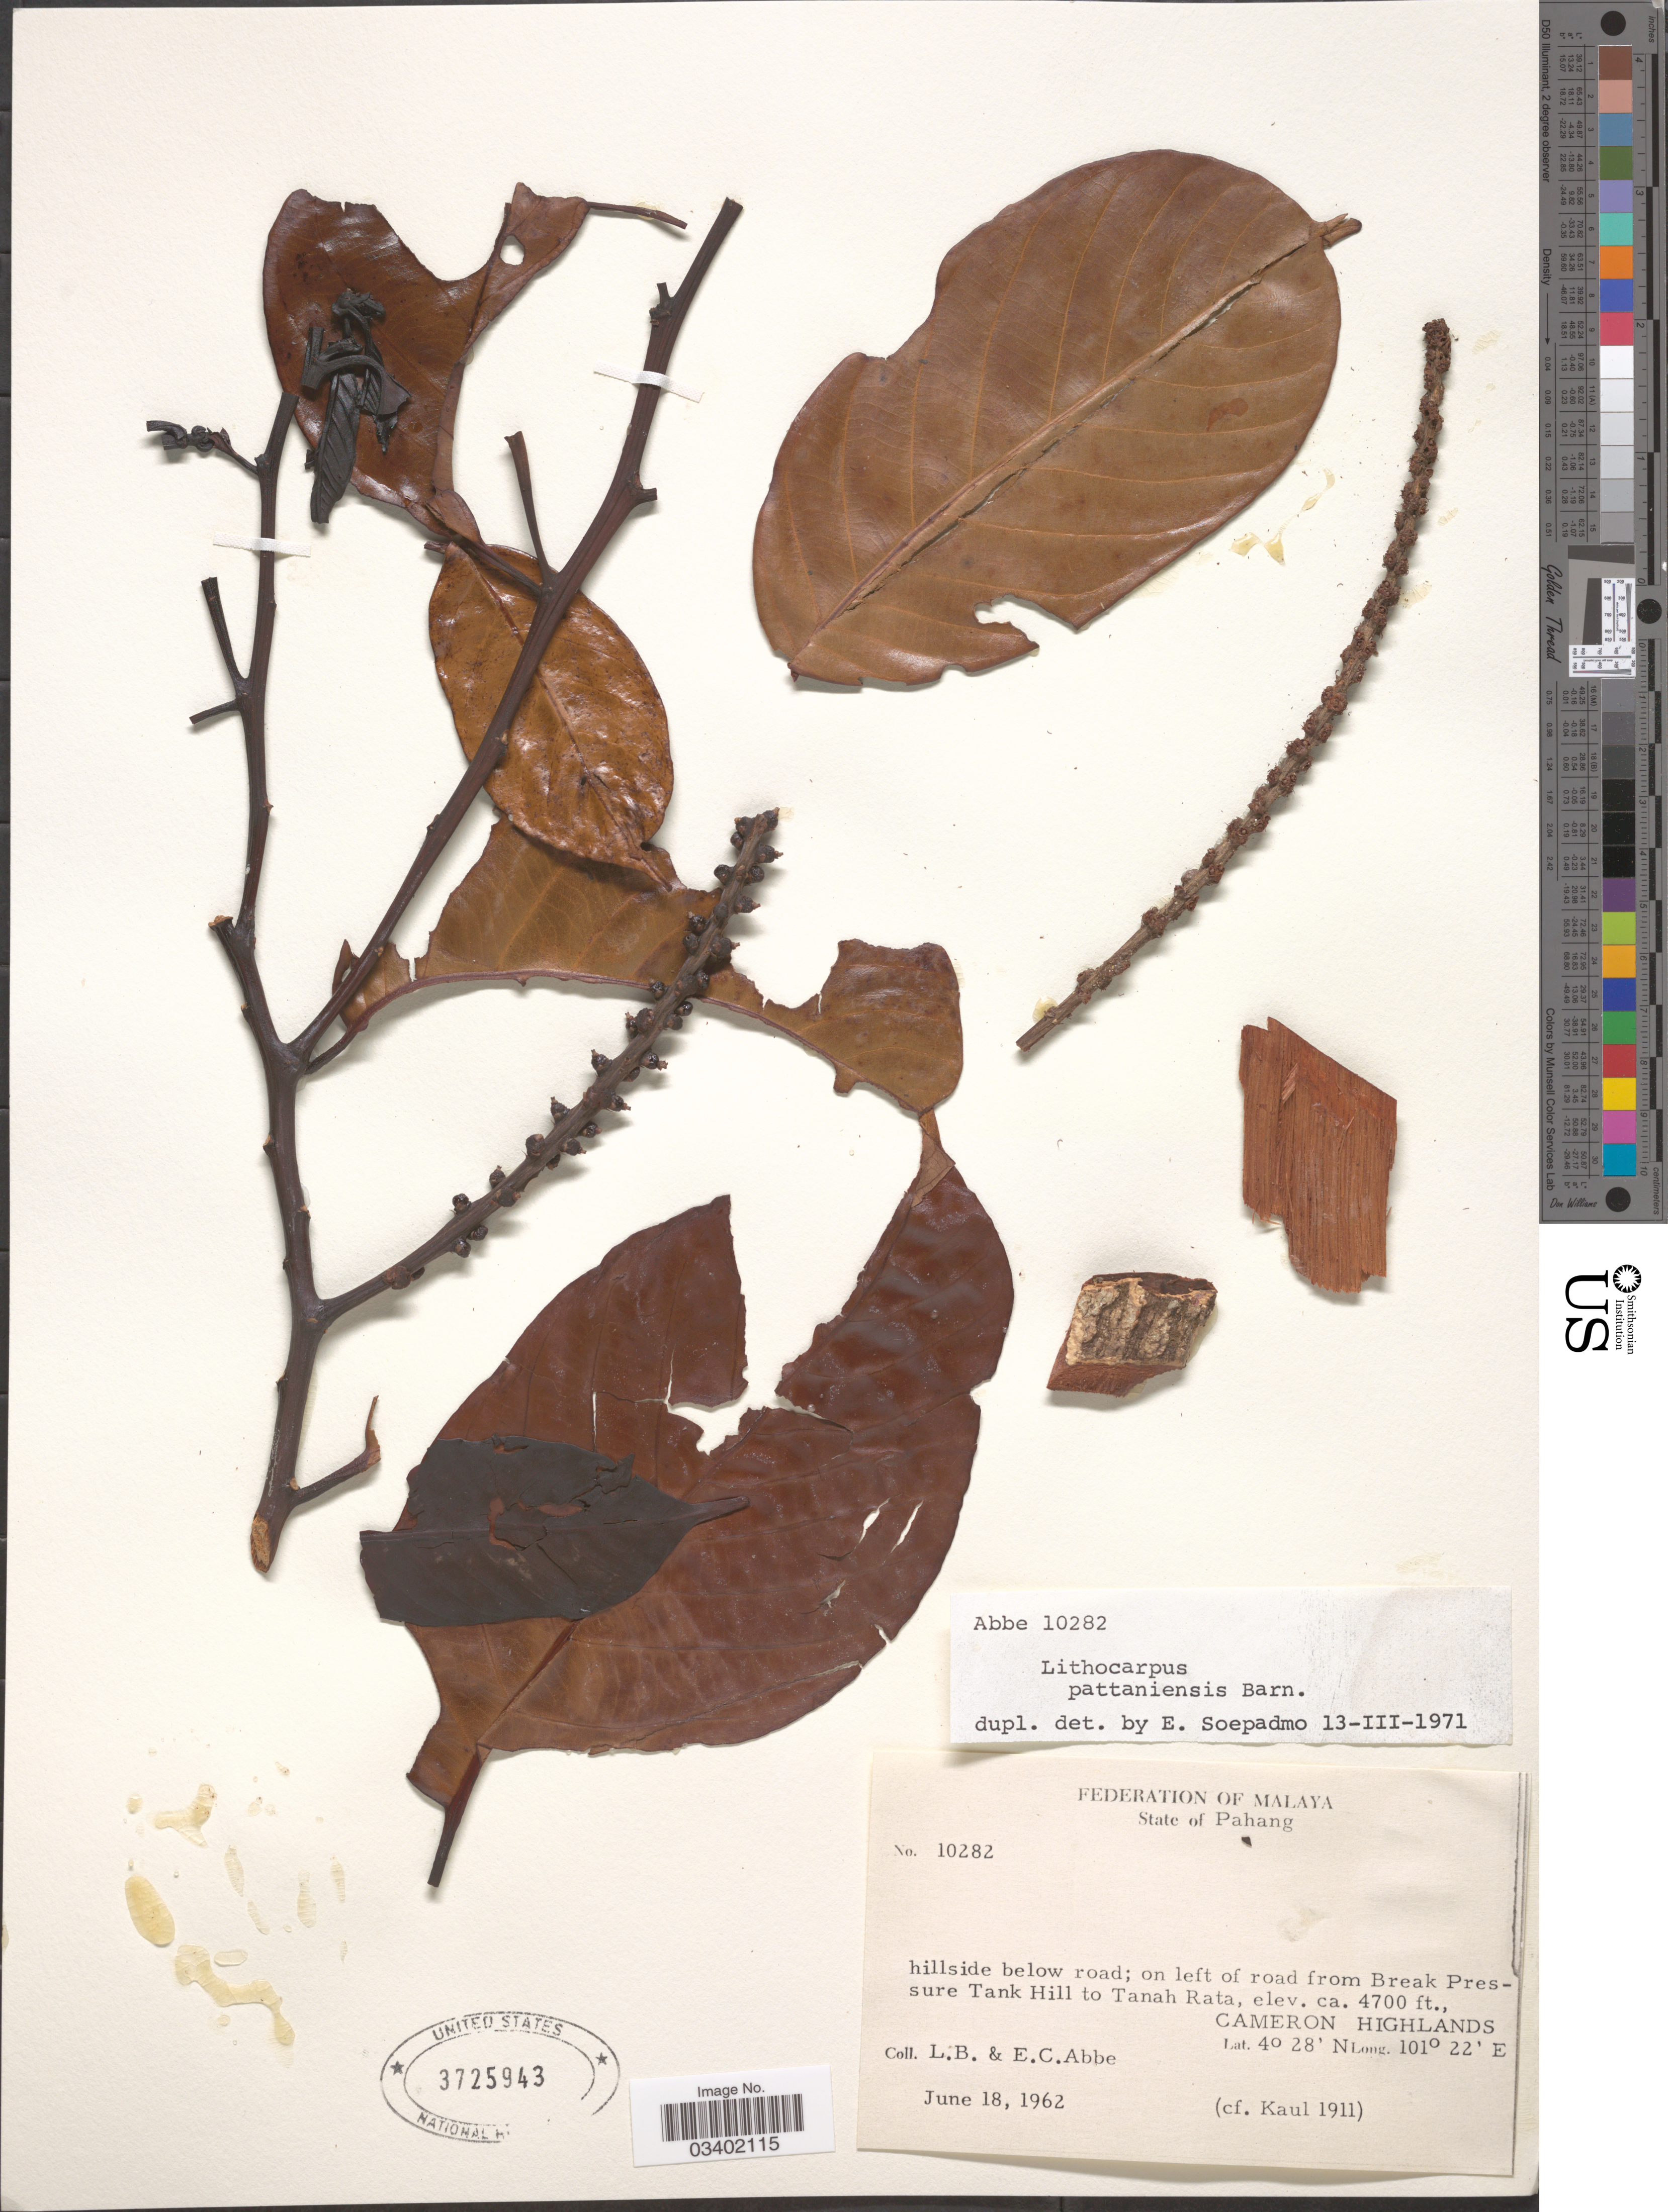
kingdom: Plantae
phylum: Tracheophyta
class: Magnoliopsida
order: Fagales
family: Betulaceae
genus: Betula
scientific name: Betula pattaniensis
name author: Barnett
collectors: L. B. Abbe & E. C. Abbe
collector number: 10282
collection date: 1962-06-18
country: Malaysia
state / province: Pahang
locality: Federation of Malaya. On left of road from Break Pressure Tank Hill to Tanah Rata, Cameron Highlands.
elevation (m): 1433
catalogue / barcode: US 3725943